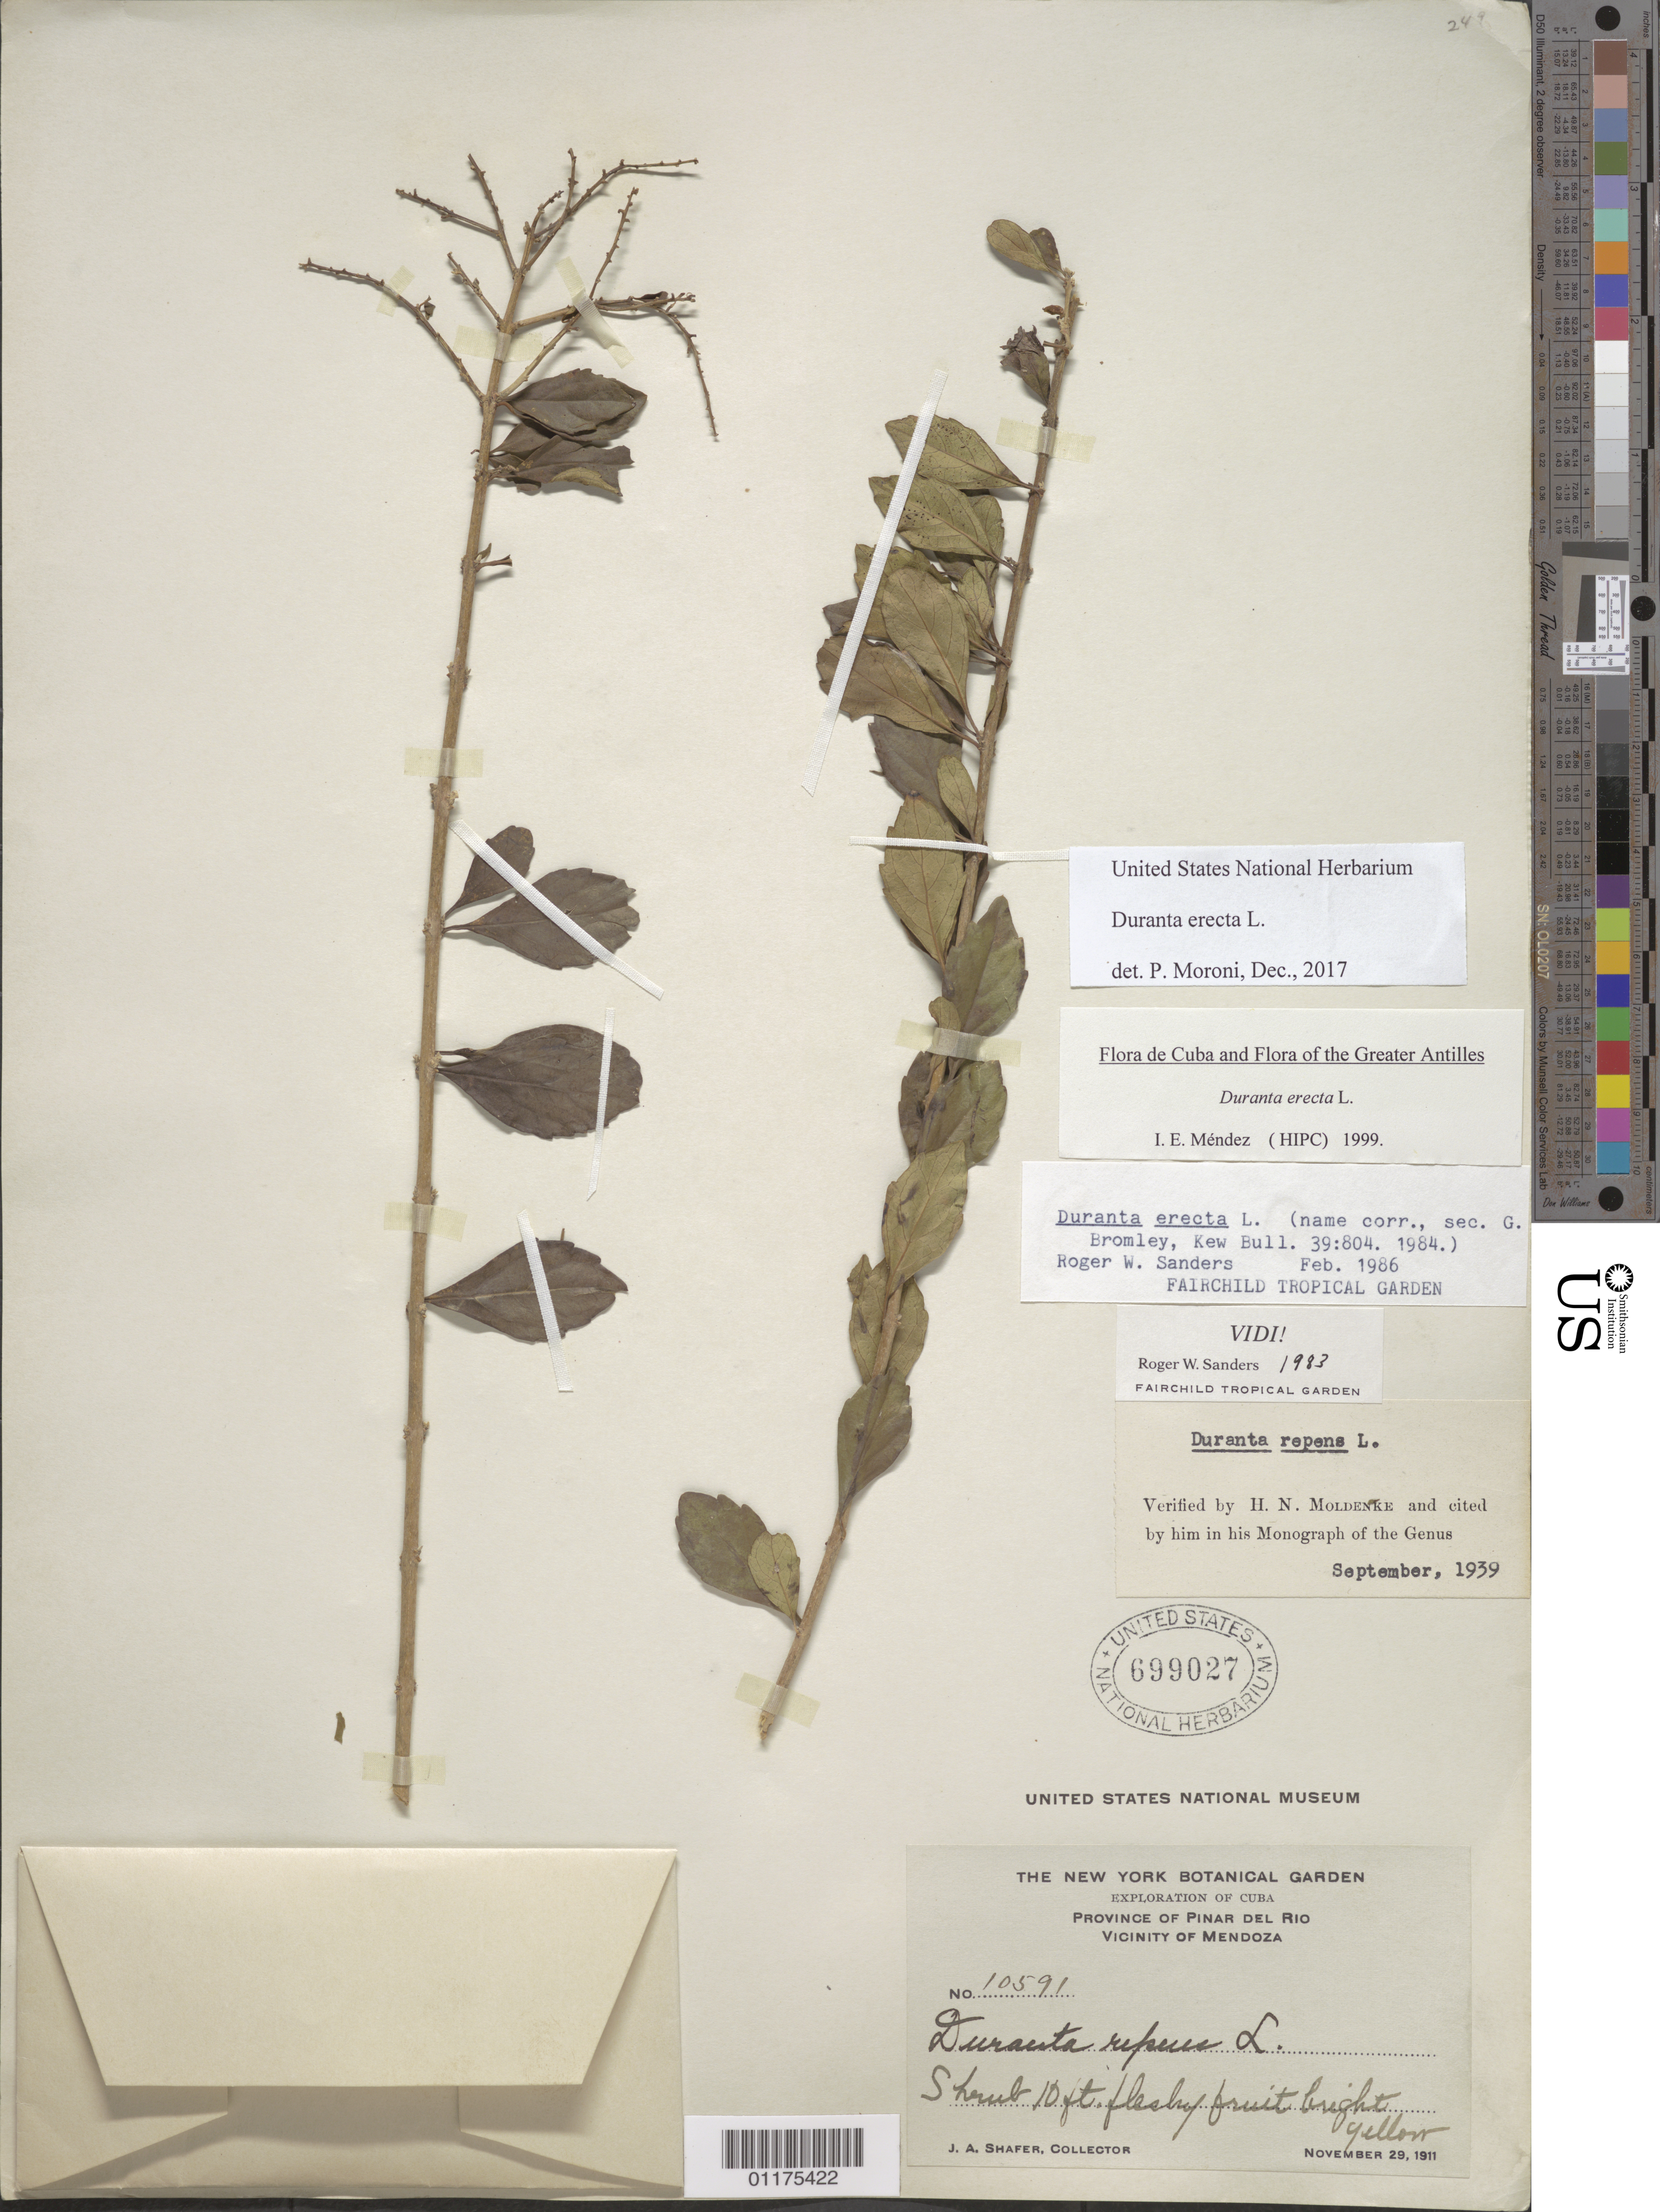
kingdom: Plantae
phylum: Tracheophyta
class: Magnoliopsida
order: Lamiales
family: Verbenaceae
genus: Duranta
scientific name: Duranta erecta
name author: L.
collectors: J. A. Shafer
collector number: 10591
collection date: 1911-11-29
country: Cuba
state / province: Pinar del Rio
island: Cuba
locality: Vicinity of Mendoza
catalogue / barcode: US 699027